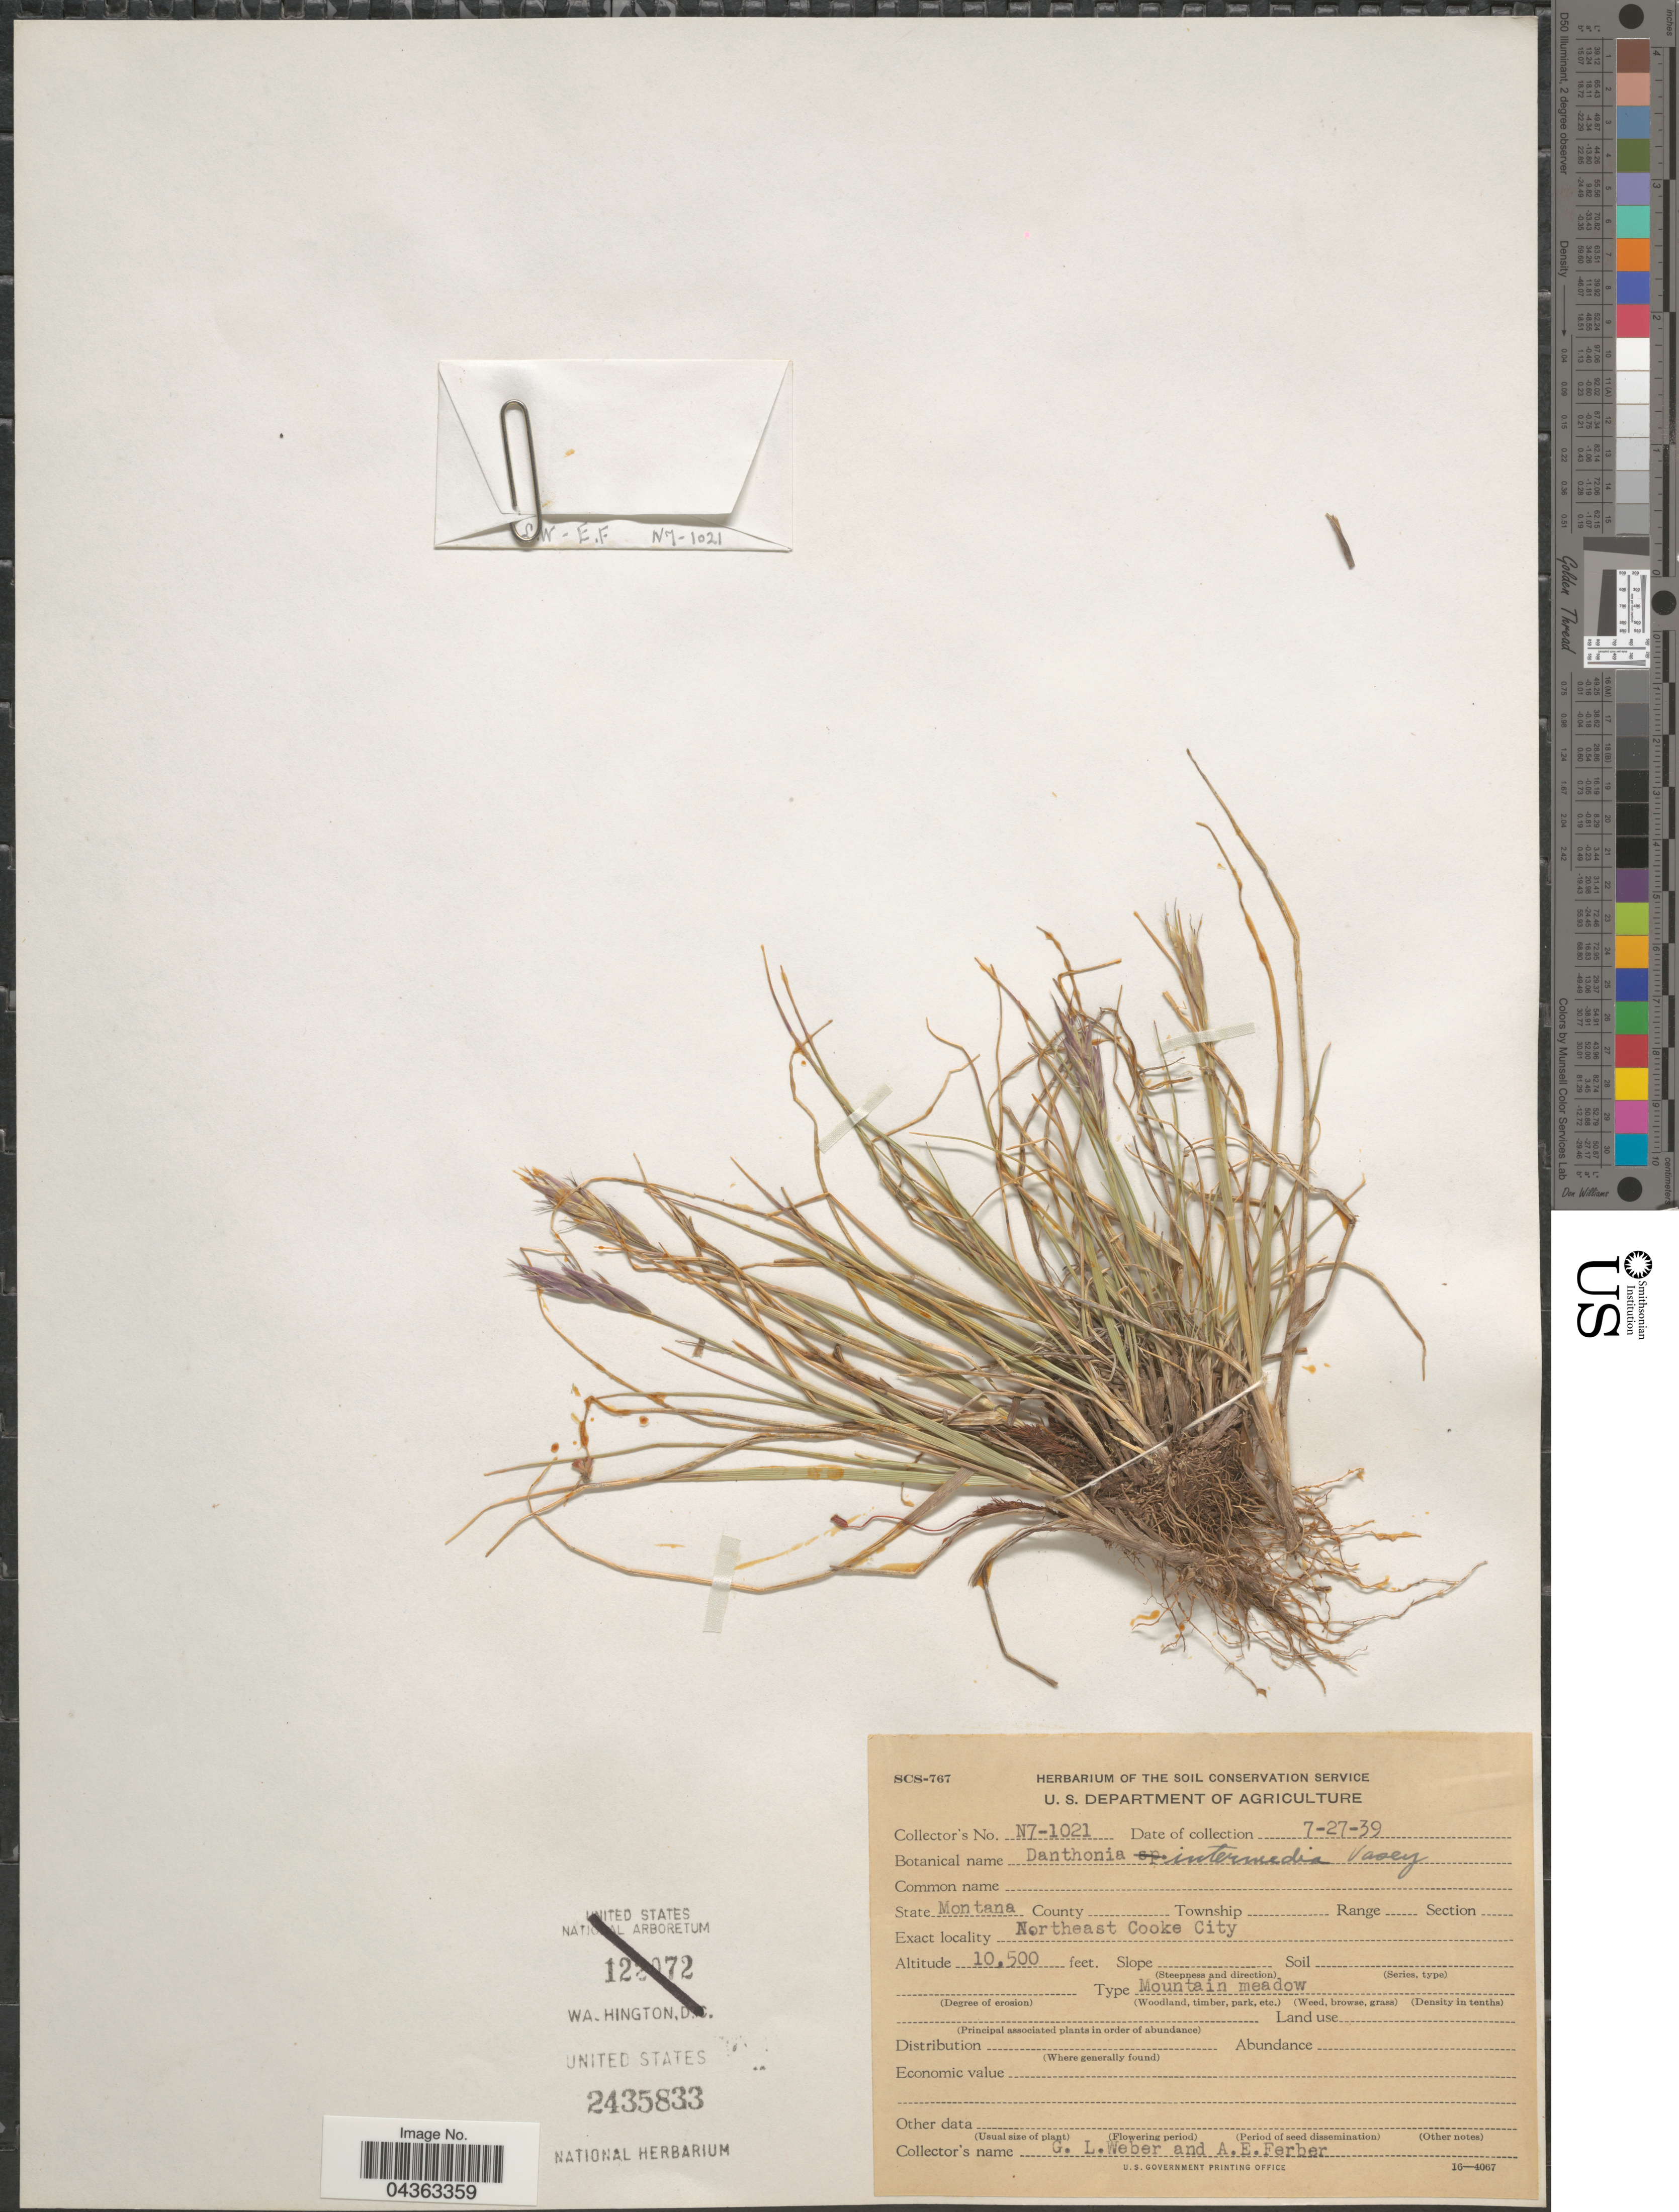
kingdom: Plantae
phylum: Tracheophyta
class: Liliopsida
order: Poales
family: Poaceae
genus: Danthonia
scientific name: Danthonia intermedia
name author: Vasey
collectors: G. Weber & A. Ferber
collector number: N7-1021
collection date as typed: Transcribed d/m/y: 27/7/39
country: United States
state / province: Montana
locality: Northeast Cooke City.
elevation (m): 3200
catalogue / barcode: US 2435833